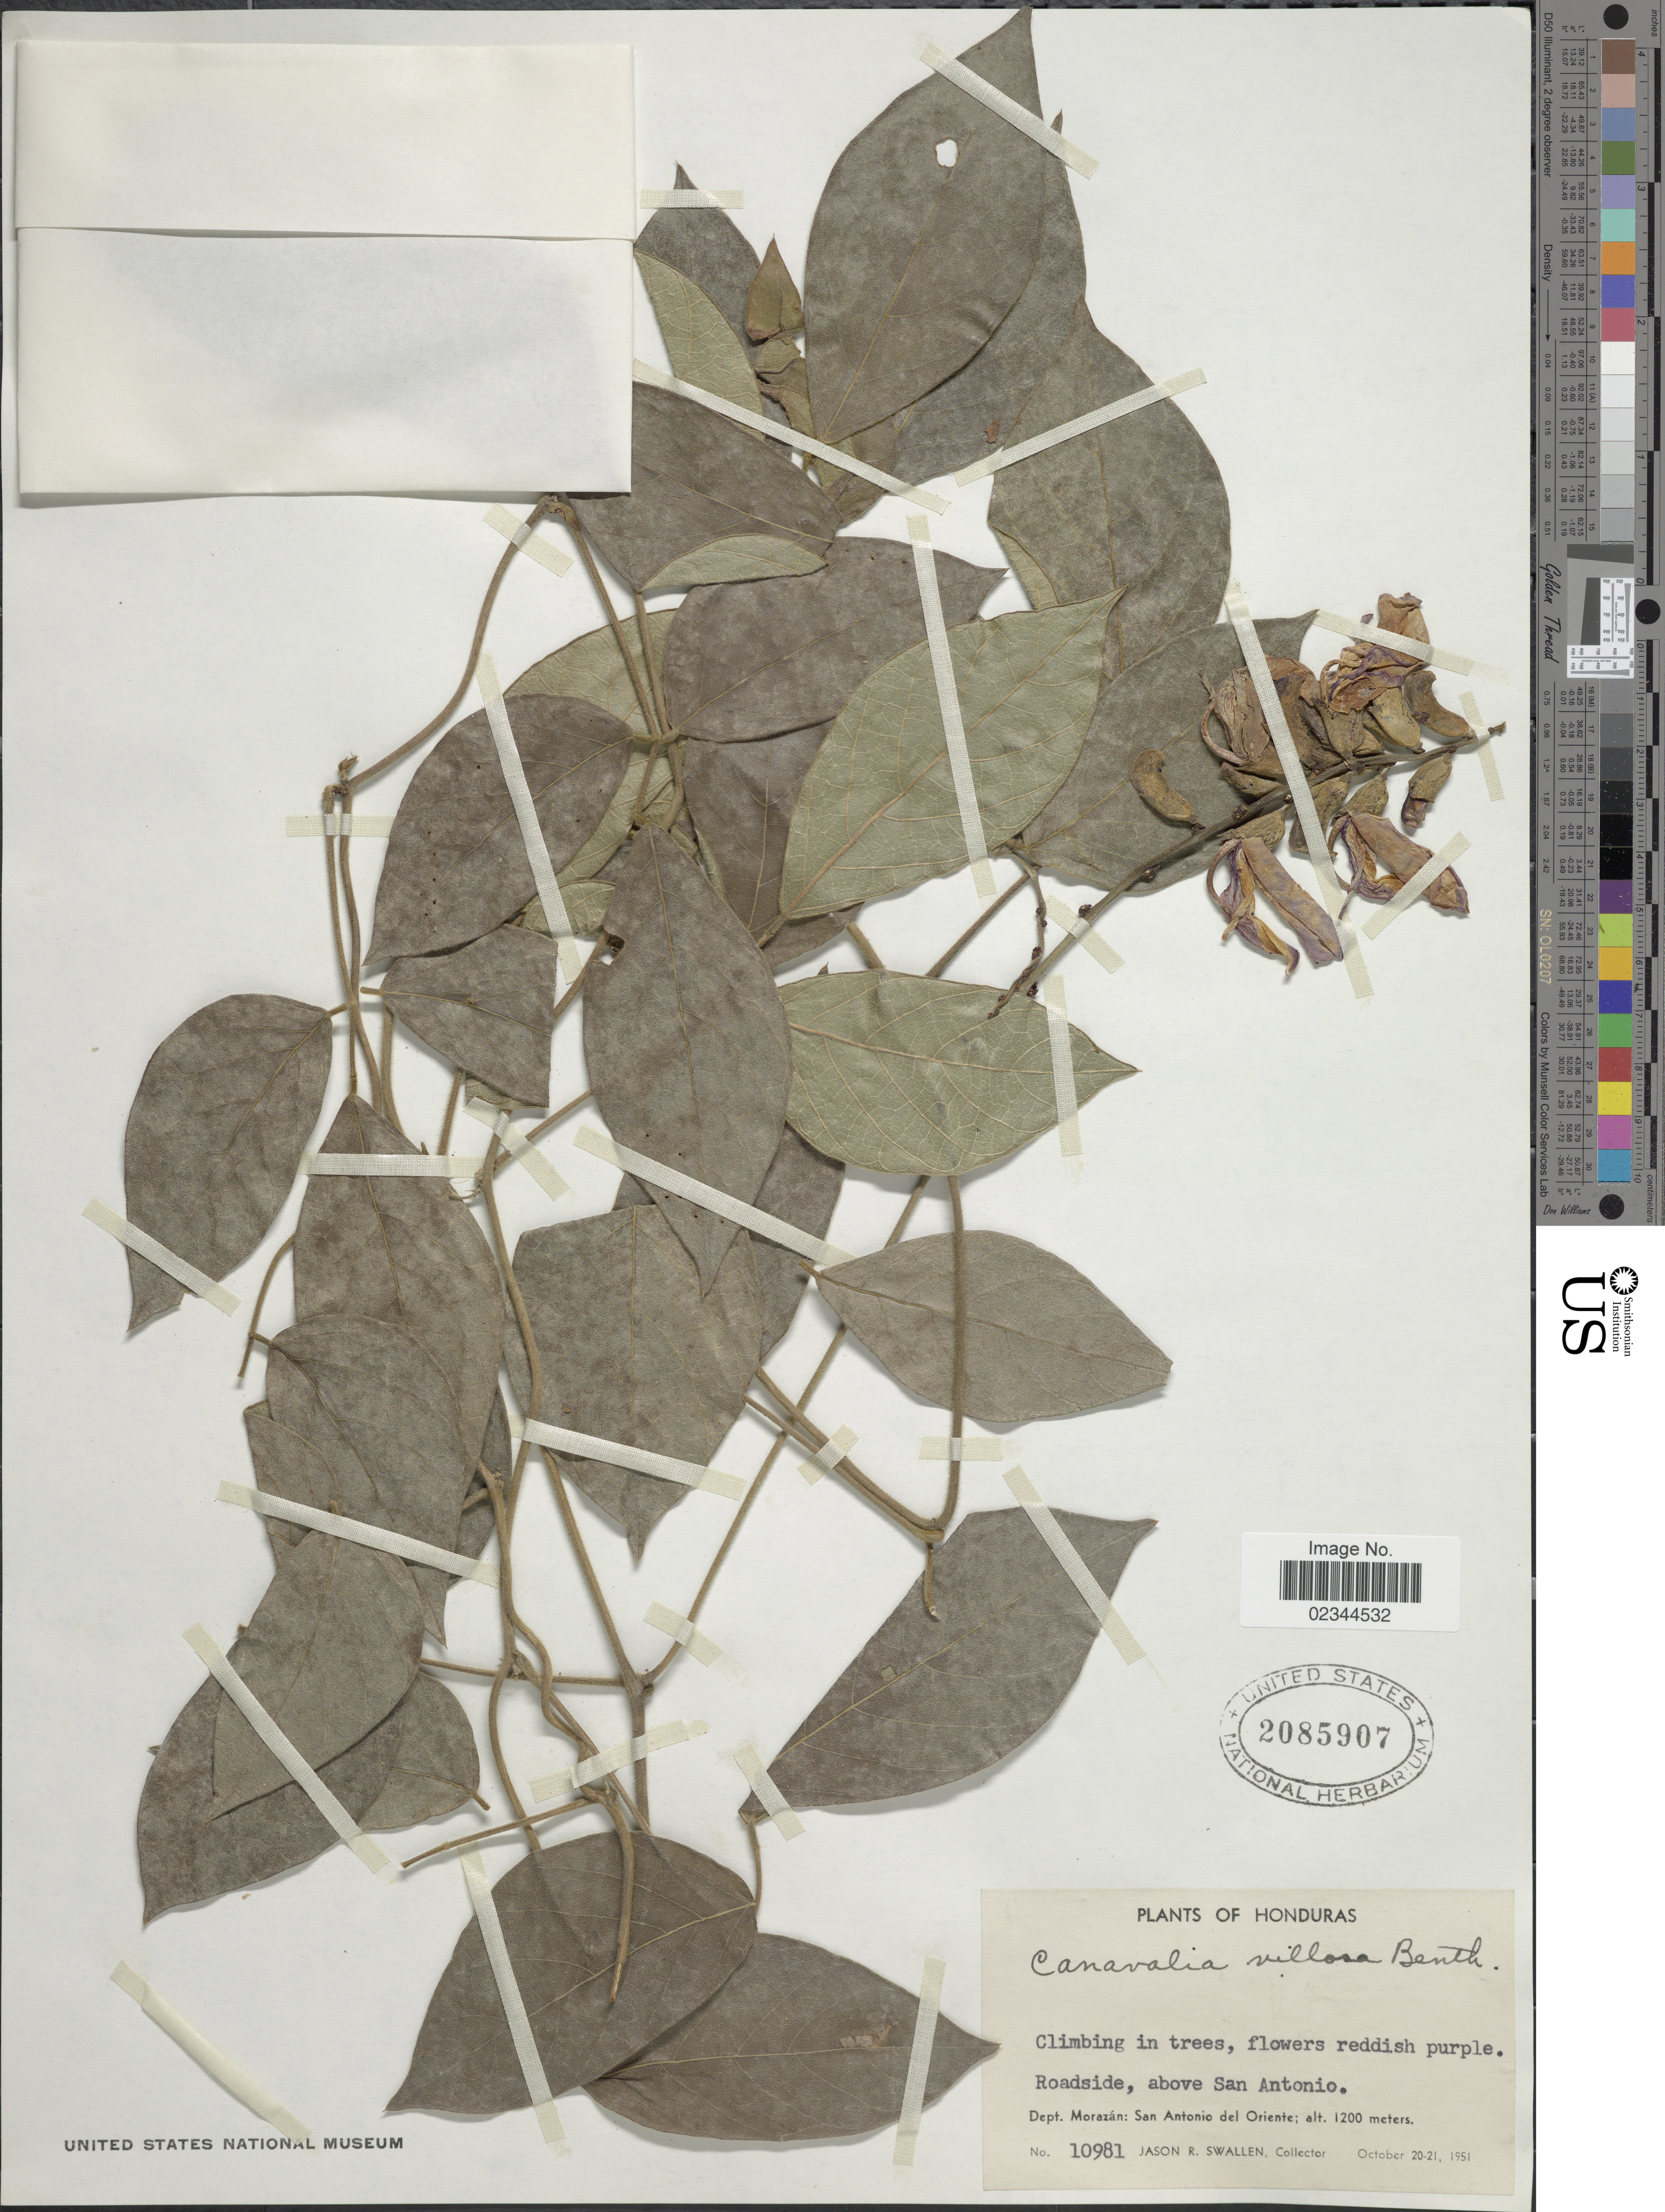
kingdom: Plantae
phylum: Tracheophyta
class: Magnoliopsida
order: Fabales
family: Fabaceae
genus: Canavalia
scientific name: Canavalia villosa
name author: Benth.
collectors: J. R. Swallen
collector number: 10981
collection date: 1951-10-20/1951-10-21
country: Honduras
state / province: Fco. Morazán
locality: Above San Antonio, Dept. Morazan, San Antonio del Oriente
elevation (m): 1200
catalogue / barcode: US 2085907